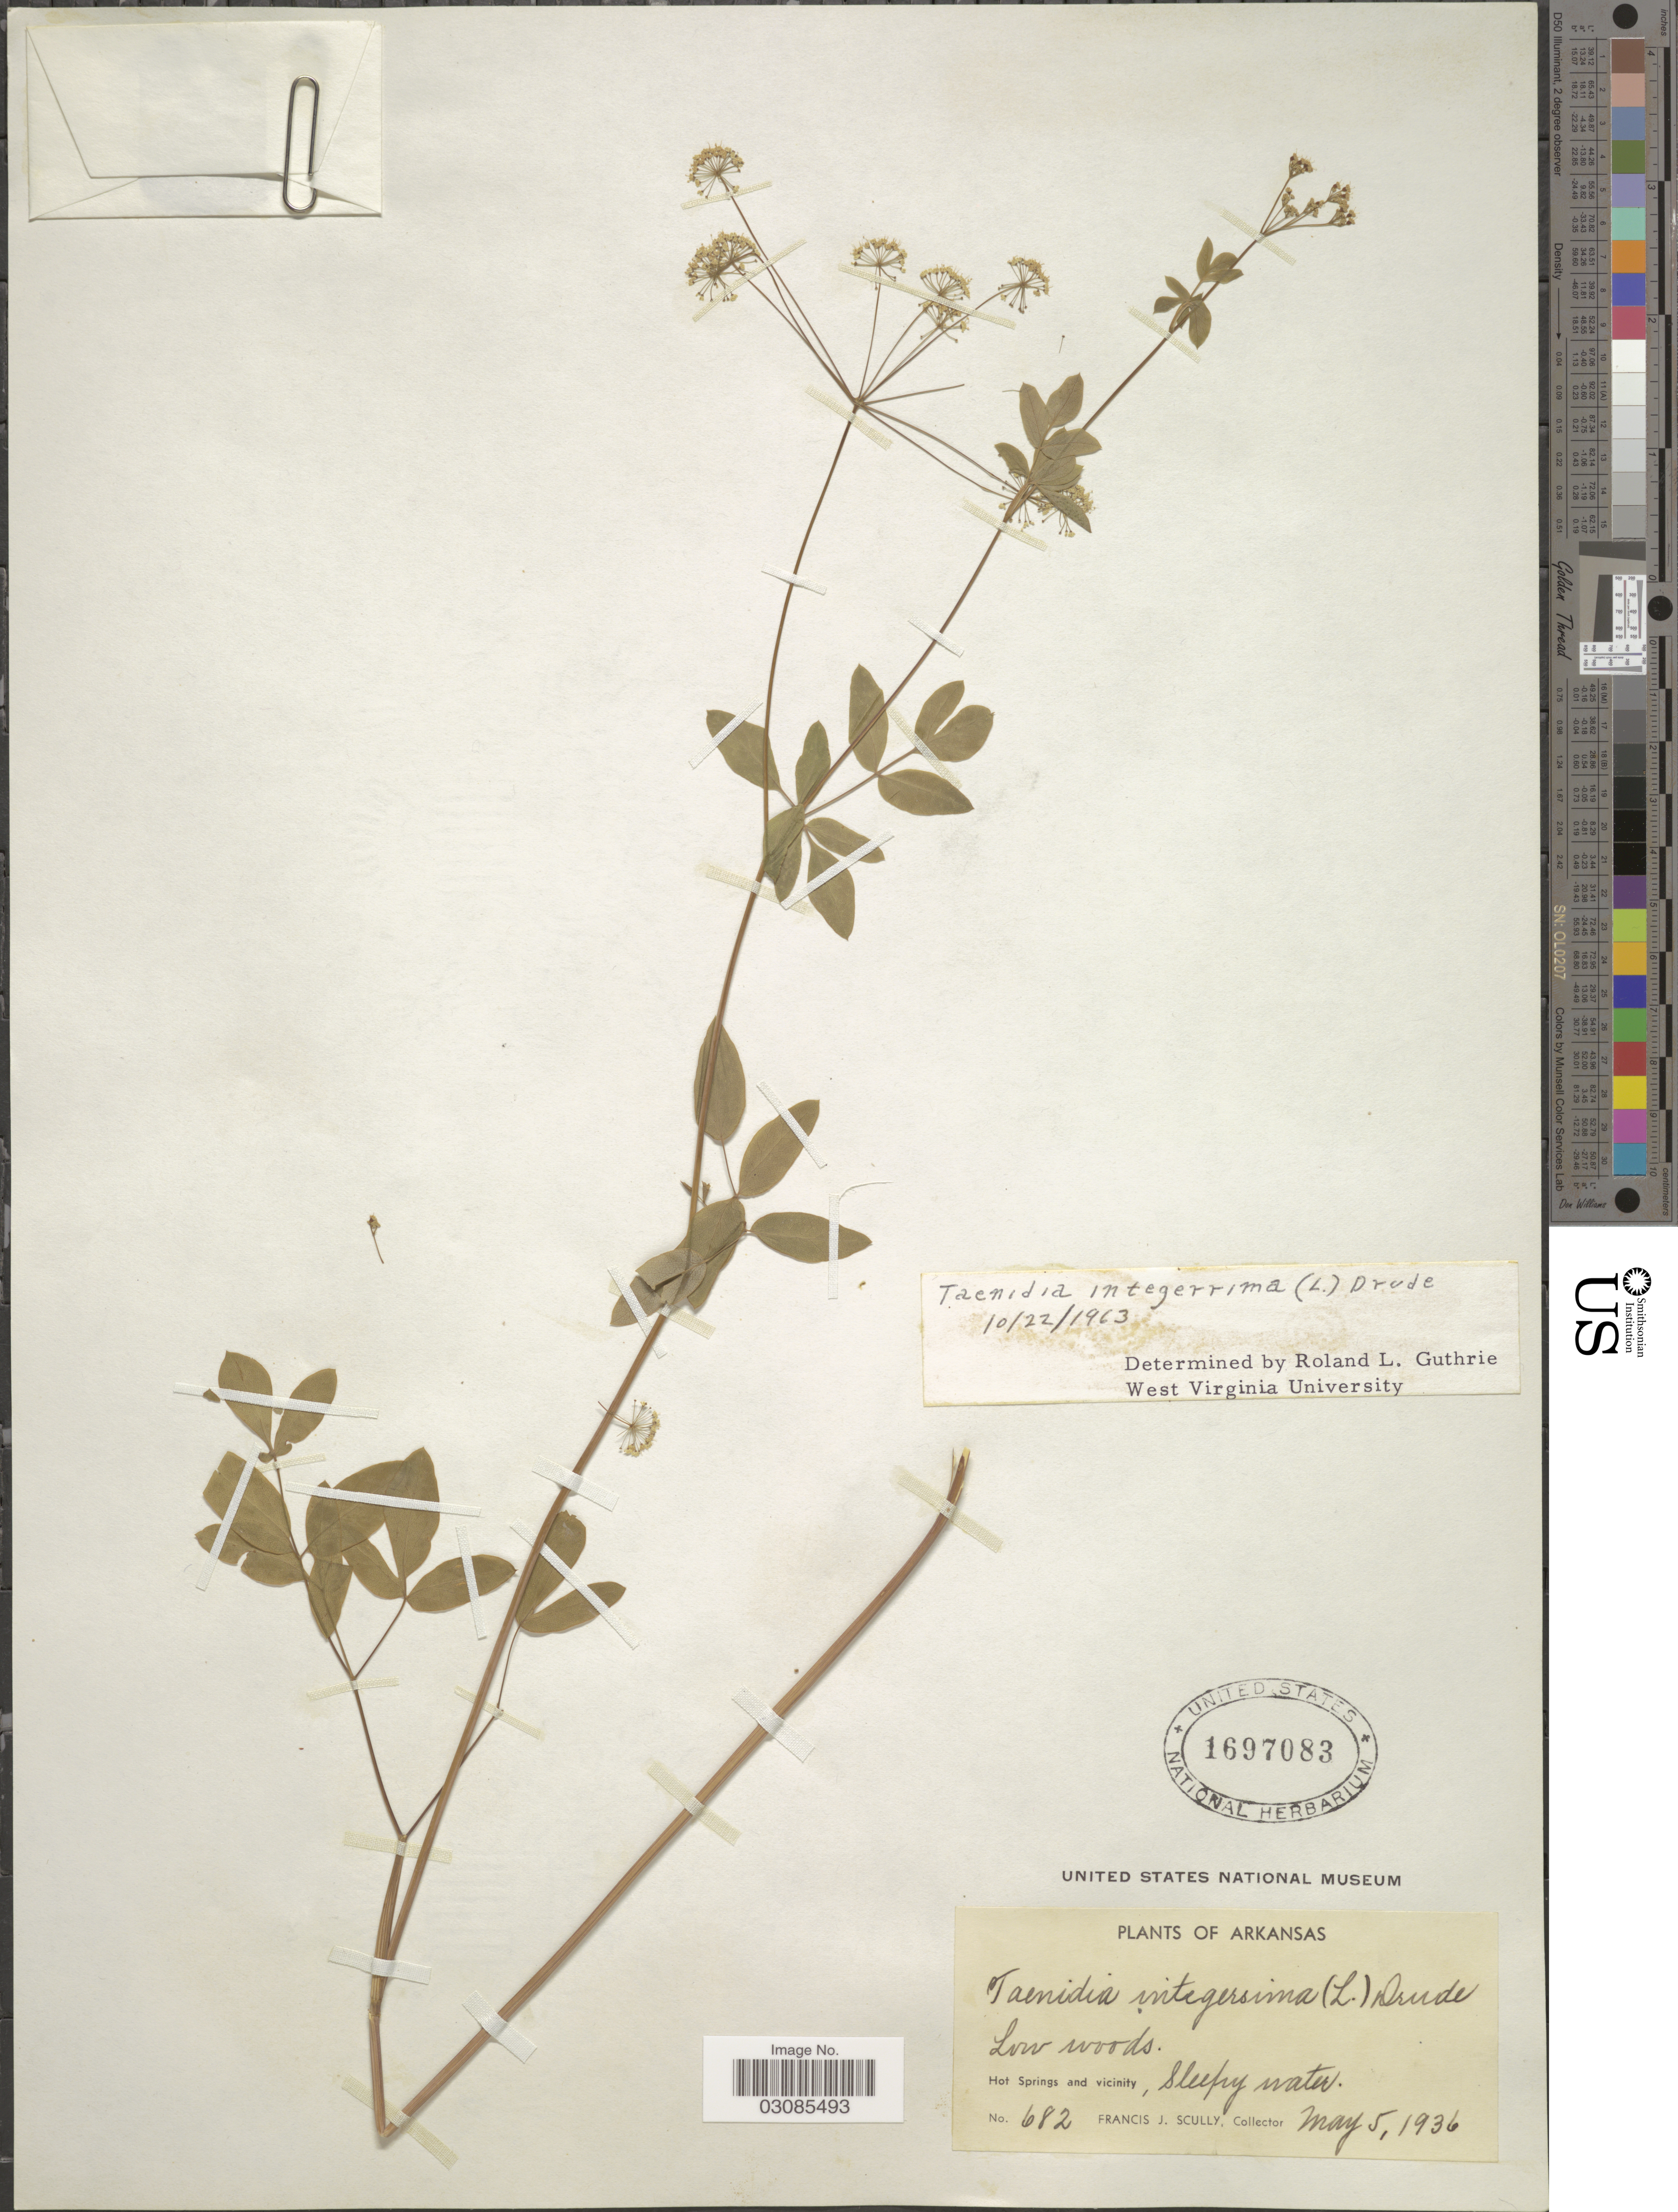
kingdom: Plantae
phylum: Tracheophyta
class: Magnoliopsida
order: Apiales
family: Apiaceae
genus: Taenidia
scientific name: Taenidia integerrima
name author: (L.) Drude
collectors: F. J. Scully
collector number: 682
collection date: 1936-05-05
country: United States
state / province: Arkansas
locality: Hot Springs and vicinity, Sleepy water.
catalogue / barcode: US 1697083